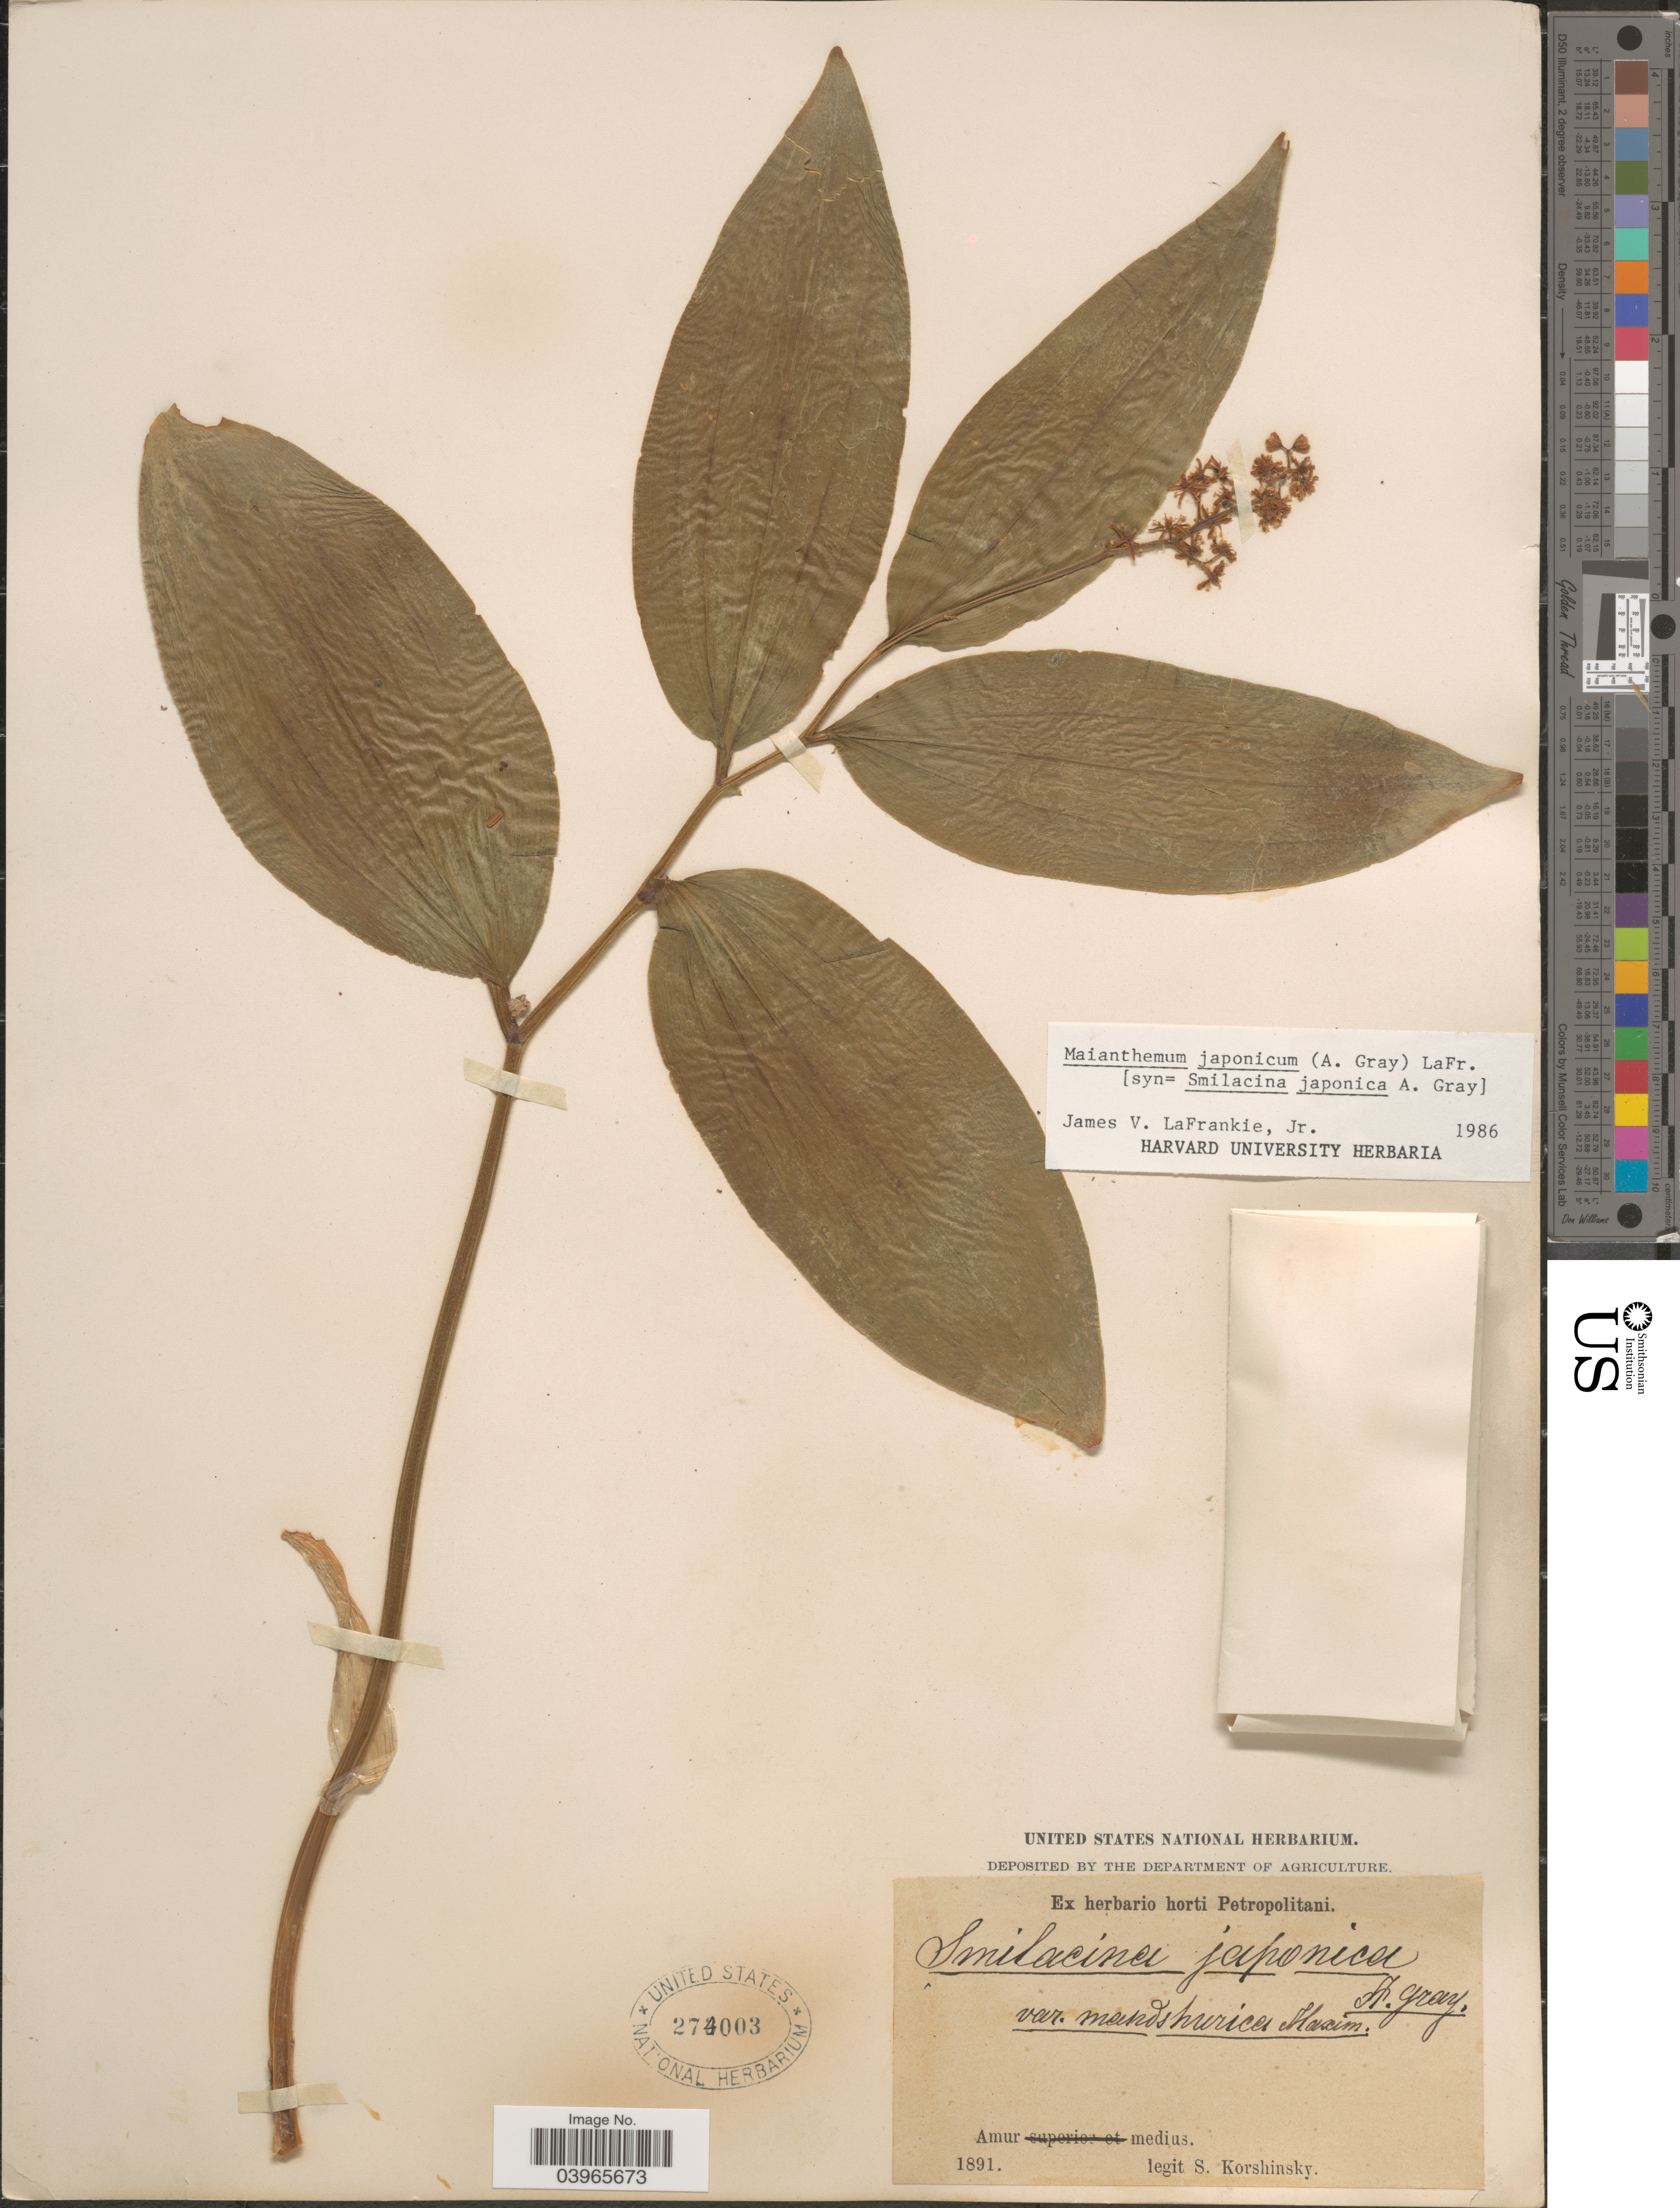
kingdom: Plantae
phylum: Tracheophyta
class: Liliopsida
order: Asparagales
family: Asparagaceae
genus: Maianthemum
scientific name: Maianthemum japonicum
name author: (A. Gray) La Frankie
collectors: S. I. Korshinsky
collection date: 1891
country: Russian Federation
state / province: Amur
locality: Amur medius.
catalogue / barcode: US 274003